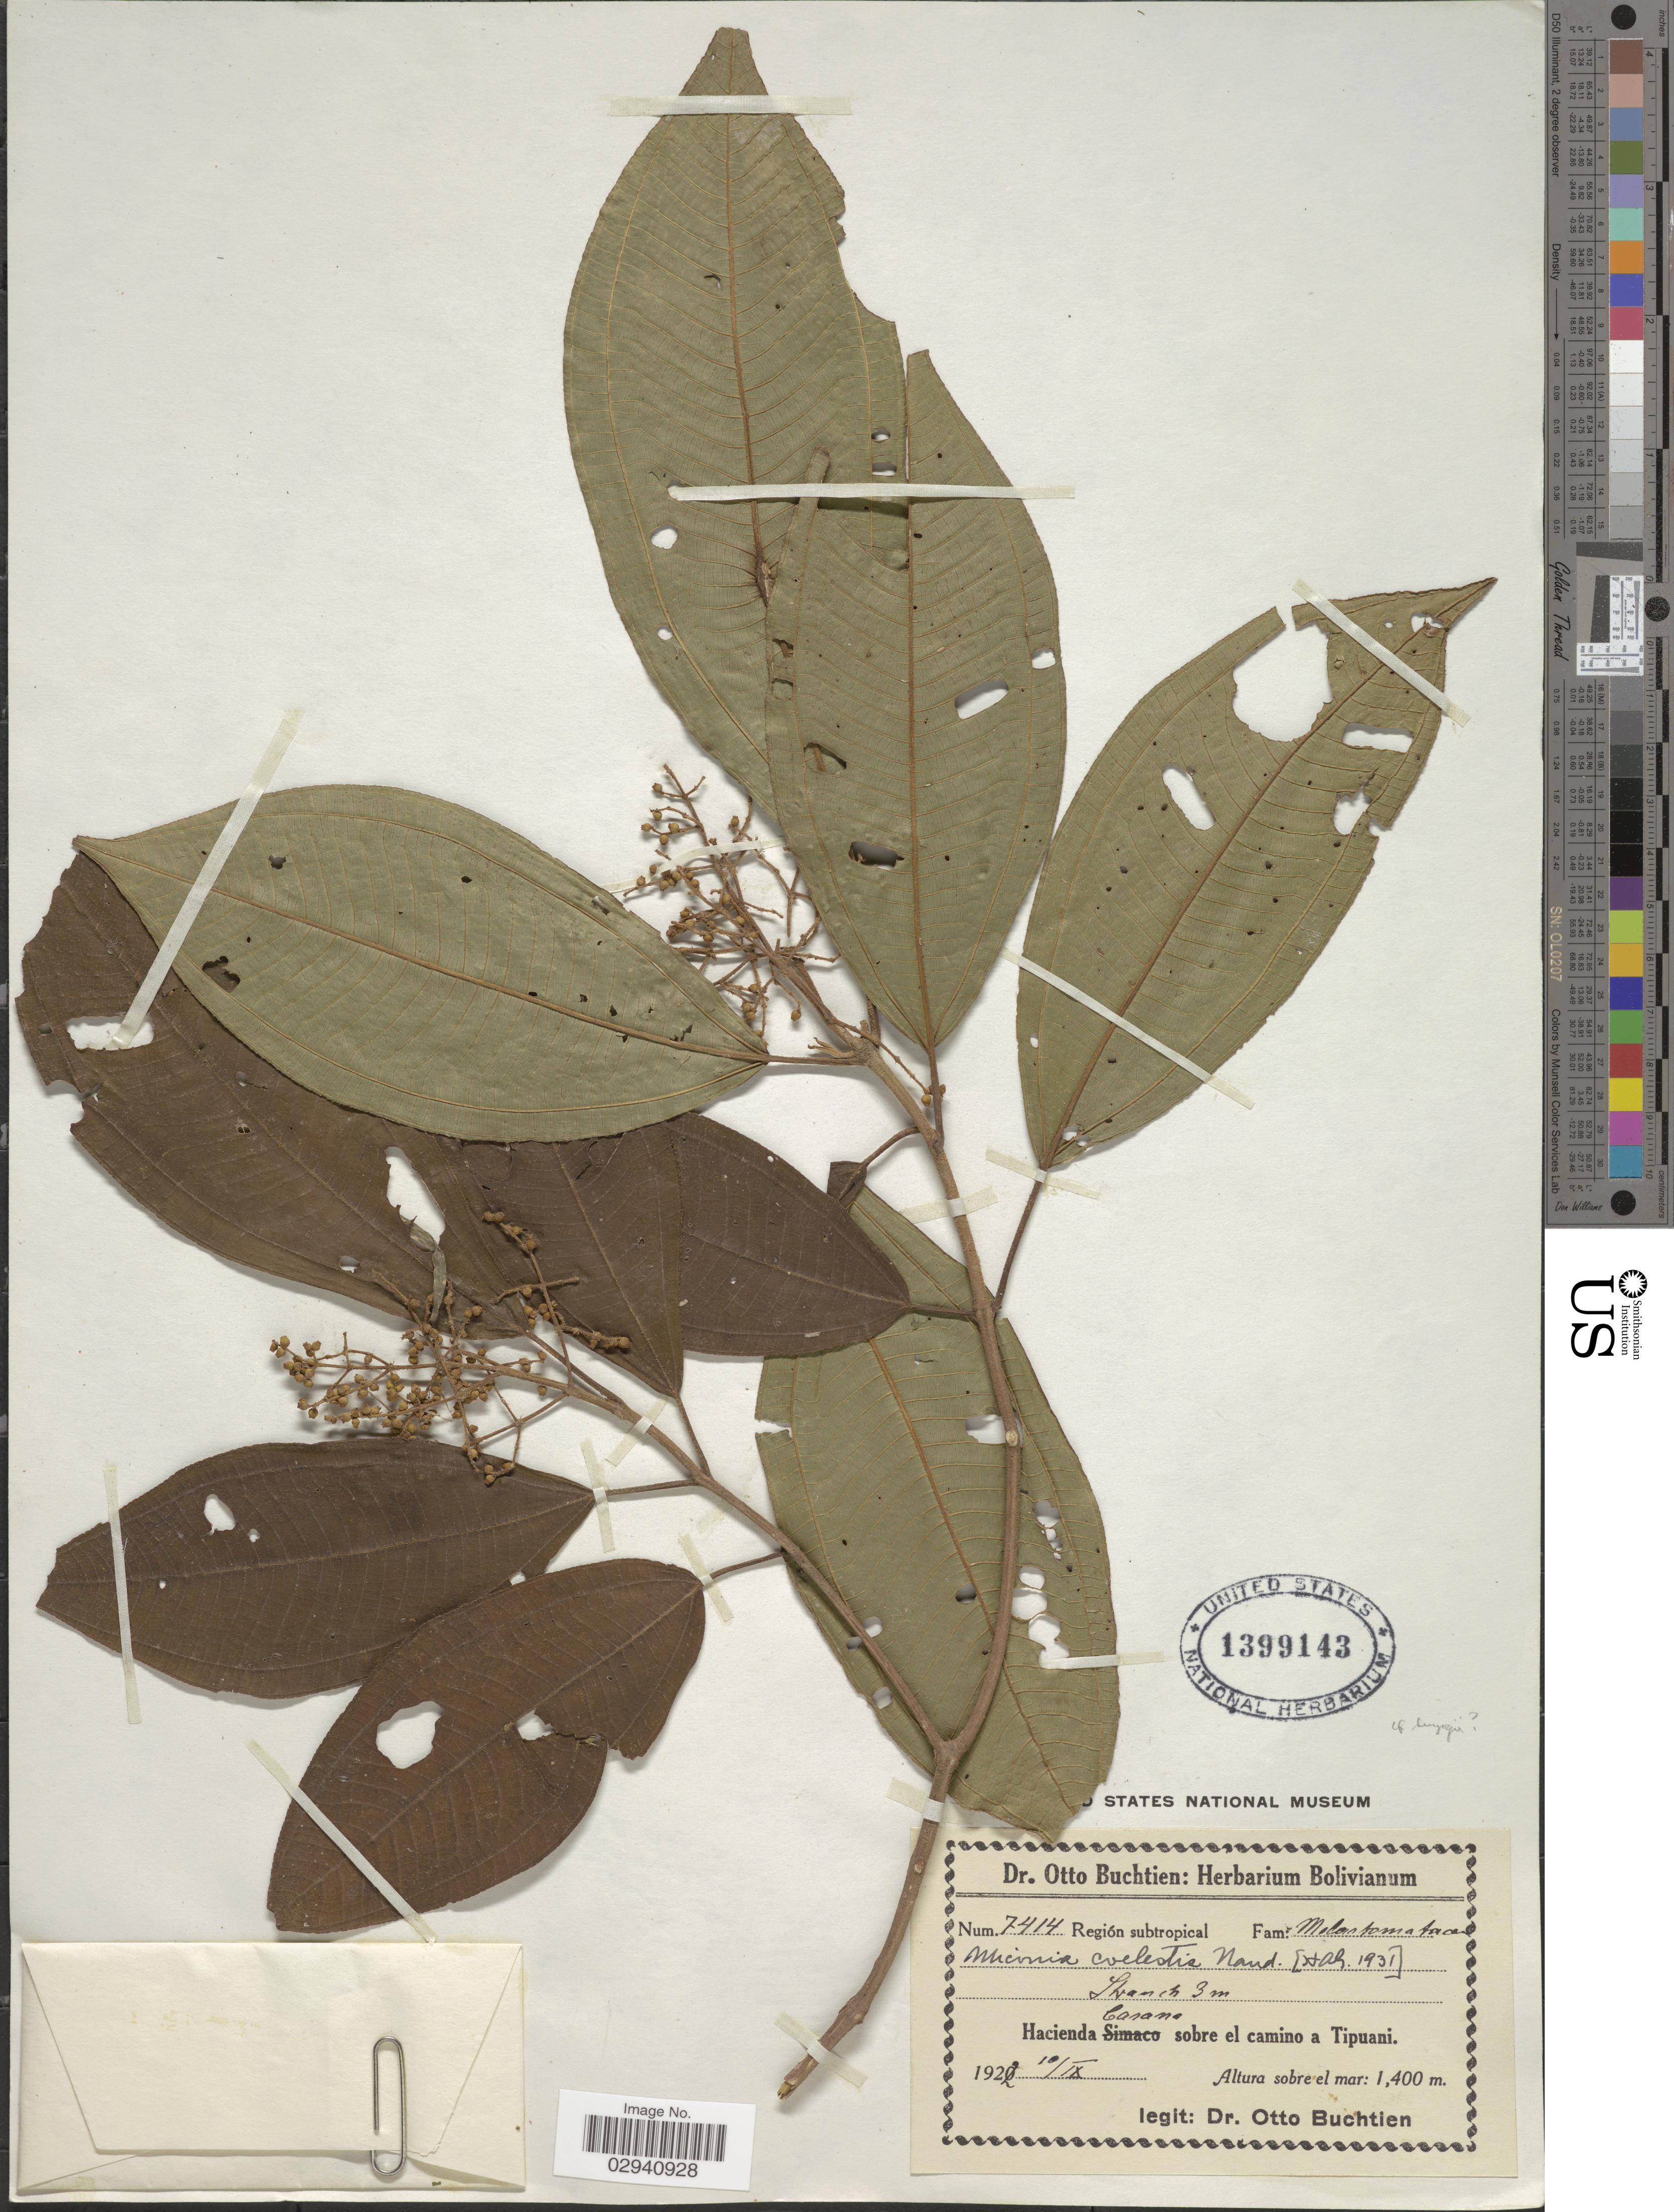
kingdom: Plantae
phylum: Tracheophyta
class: Magnoliopsida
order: Myrtales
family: Melastomataceae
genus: Miconia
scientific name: Miconia micrantha Pittier, nom. illeg.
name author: Pittier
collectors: O. Buchtien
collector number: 7414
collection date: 1922-09-10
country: Bolivia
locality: Hacienda Carana sobre el camino a Tipuani.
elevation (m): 1400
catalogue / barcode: US 1399143